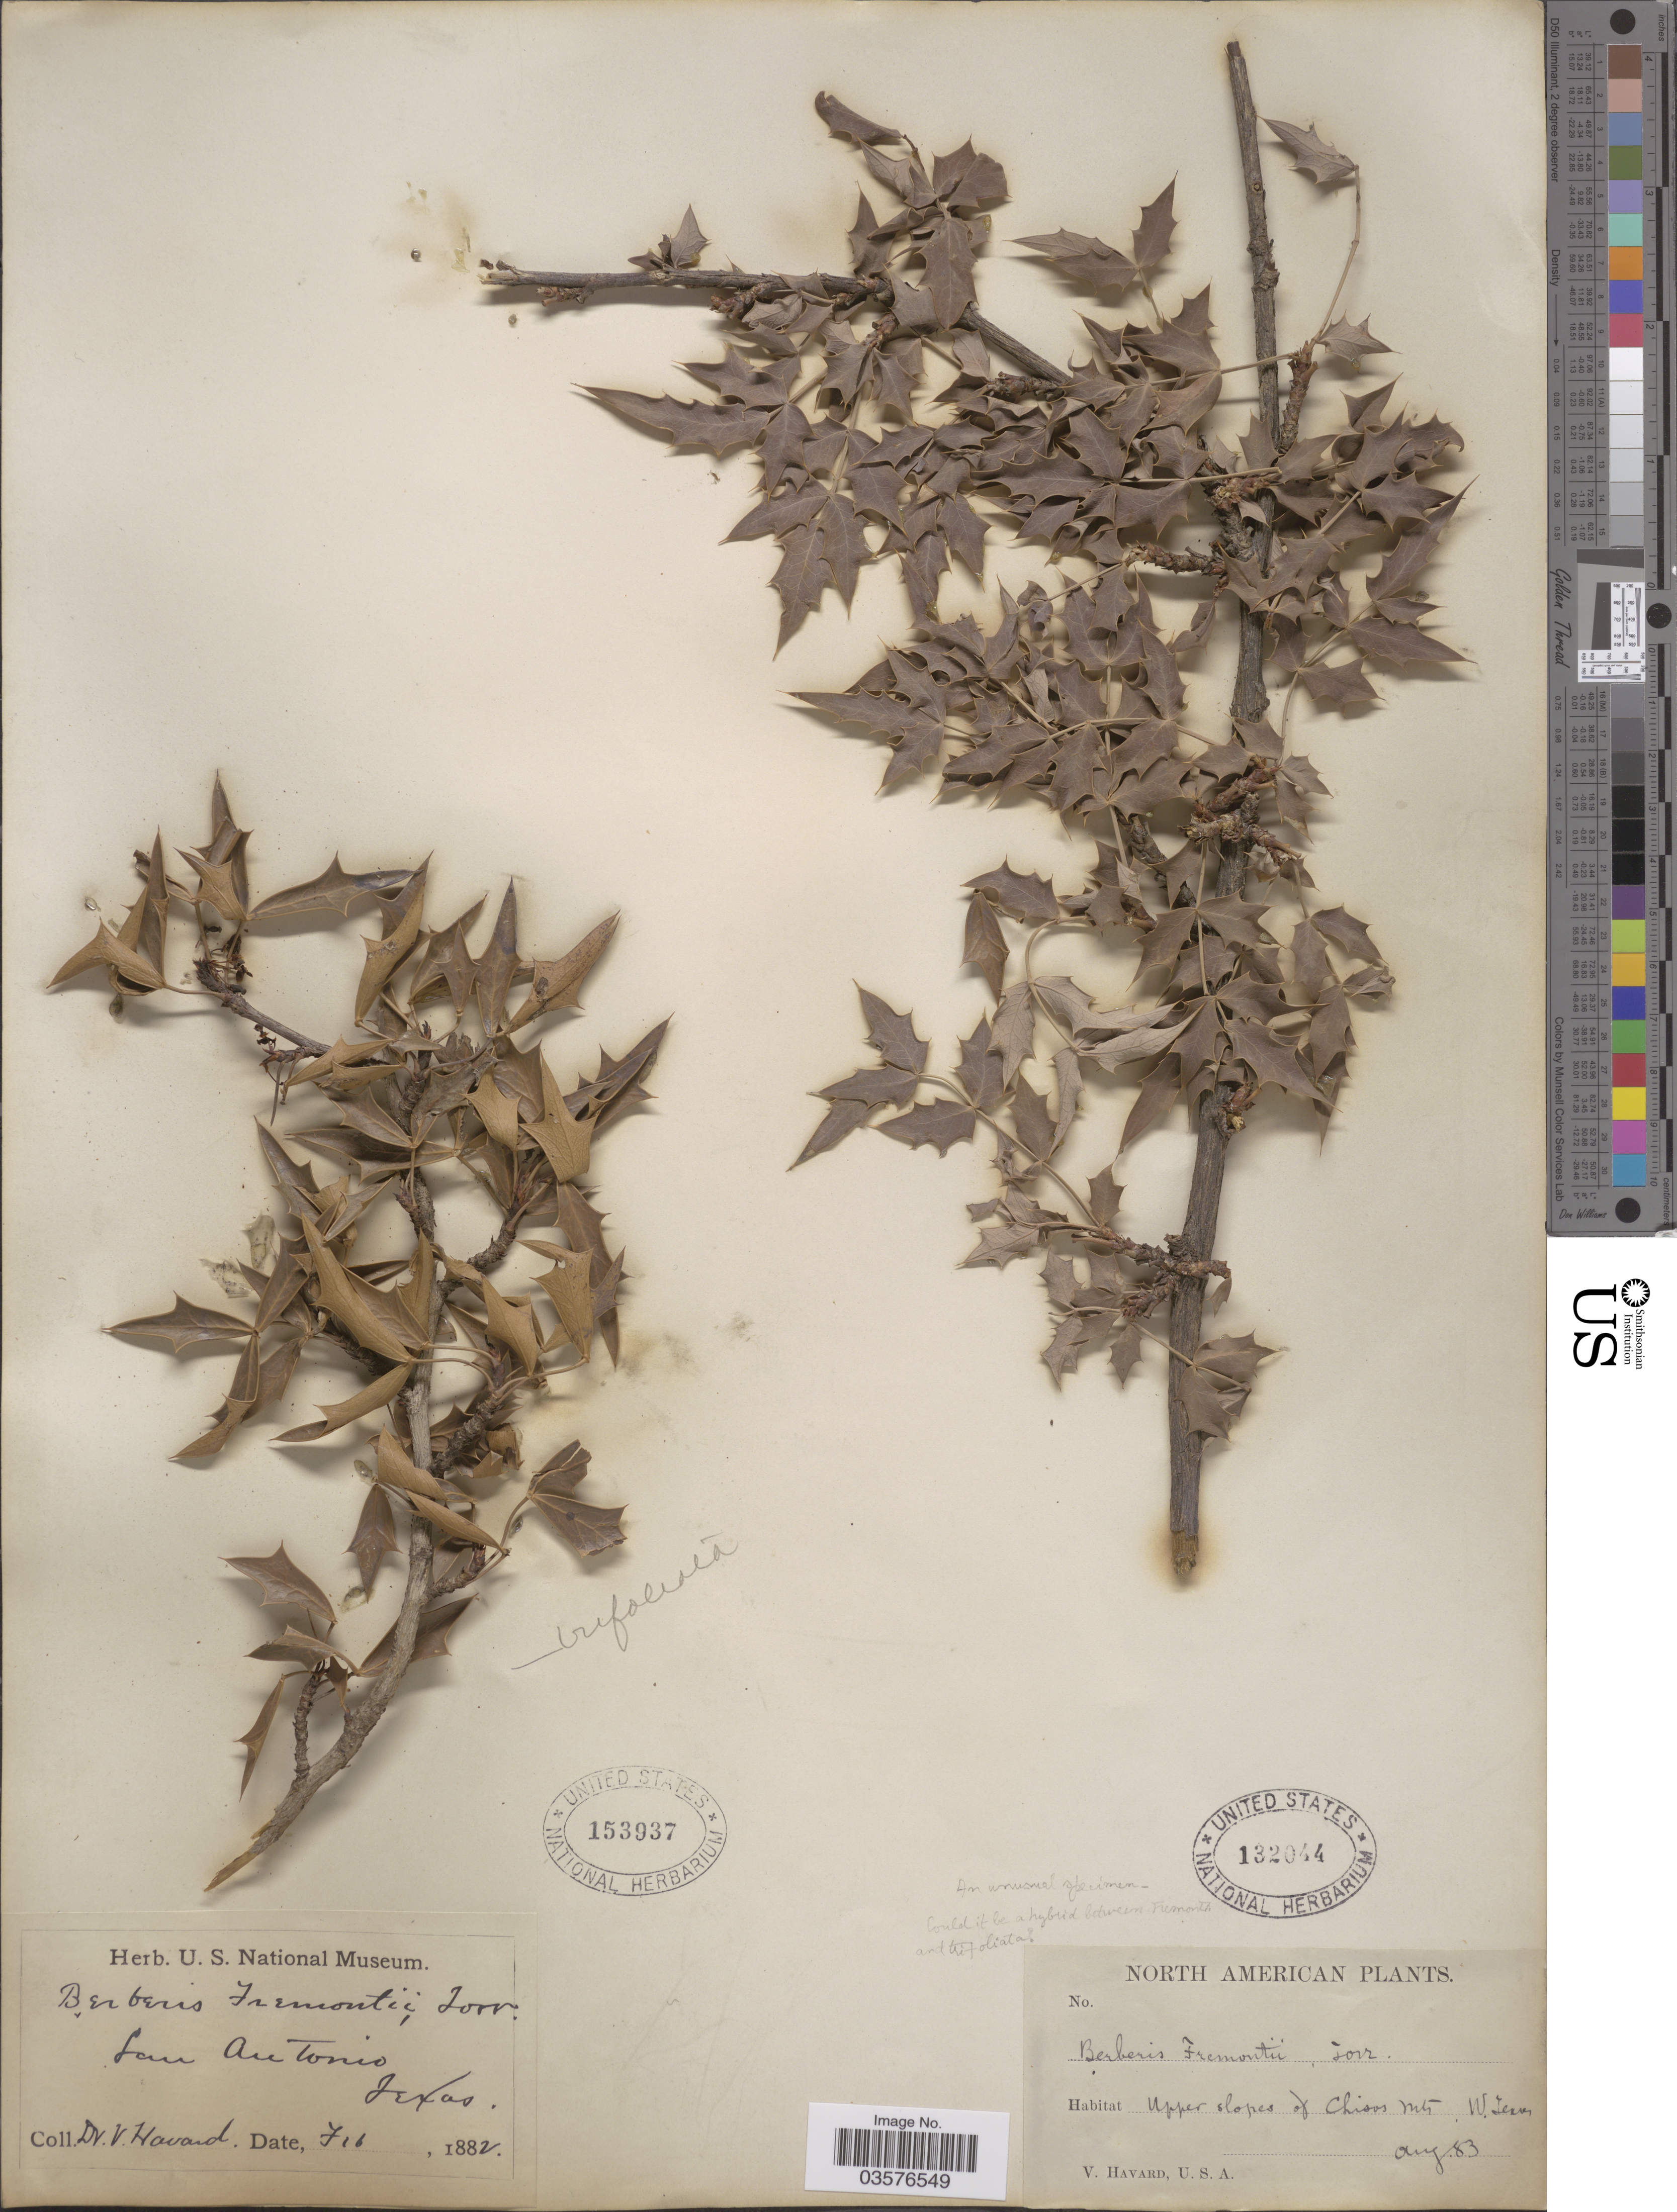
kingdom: Plantae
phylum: Tracheophyta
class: Magnoliopsida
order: Ranunculales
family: Berberidaceae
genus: Mahonia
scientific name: Mahonia haematocarpa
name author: (Wooton) Fedde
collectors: V. Havard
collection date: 1882-02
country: United States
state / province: Texas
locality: San Antonio.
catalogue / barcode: US 153937